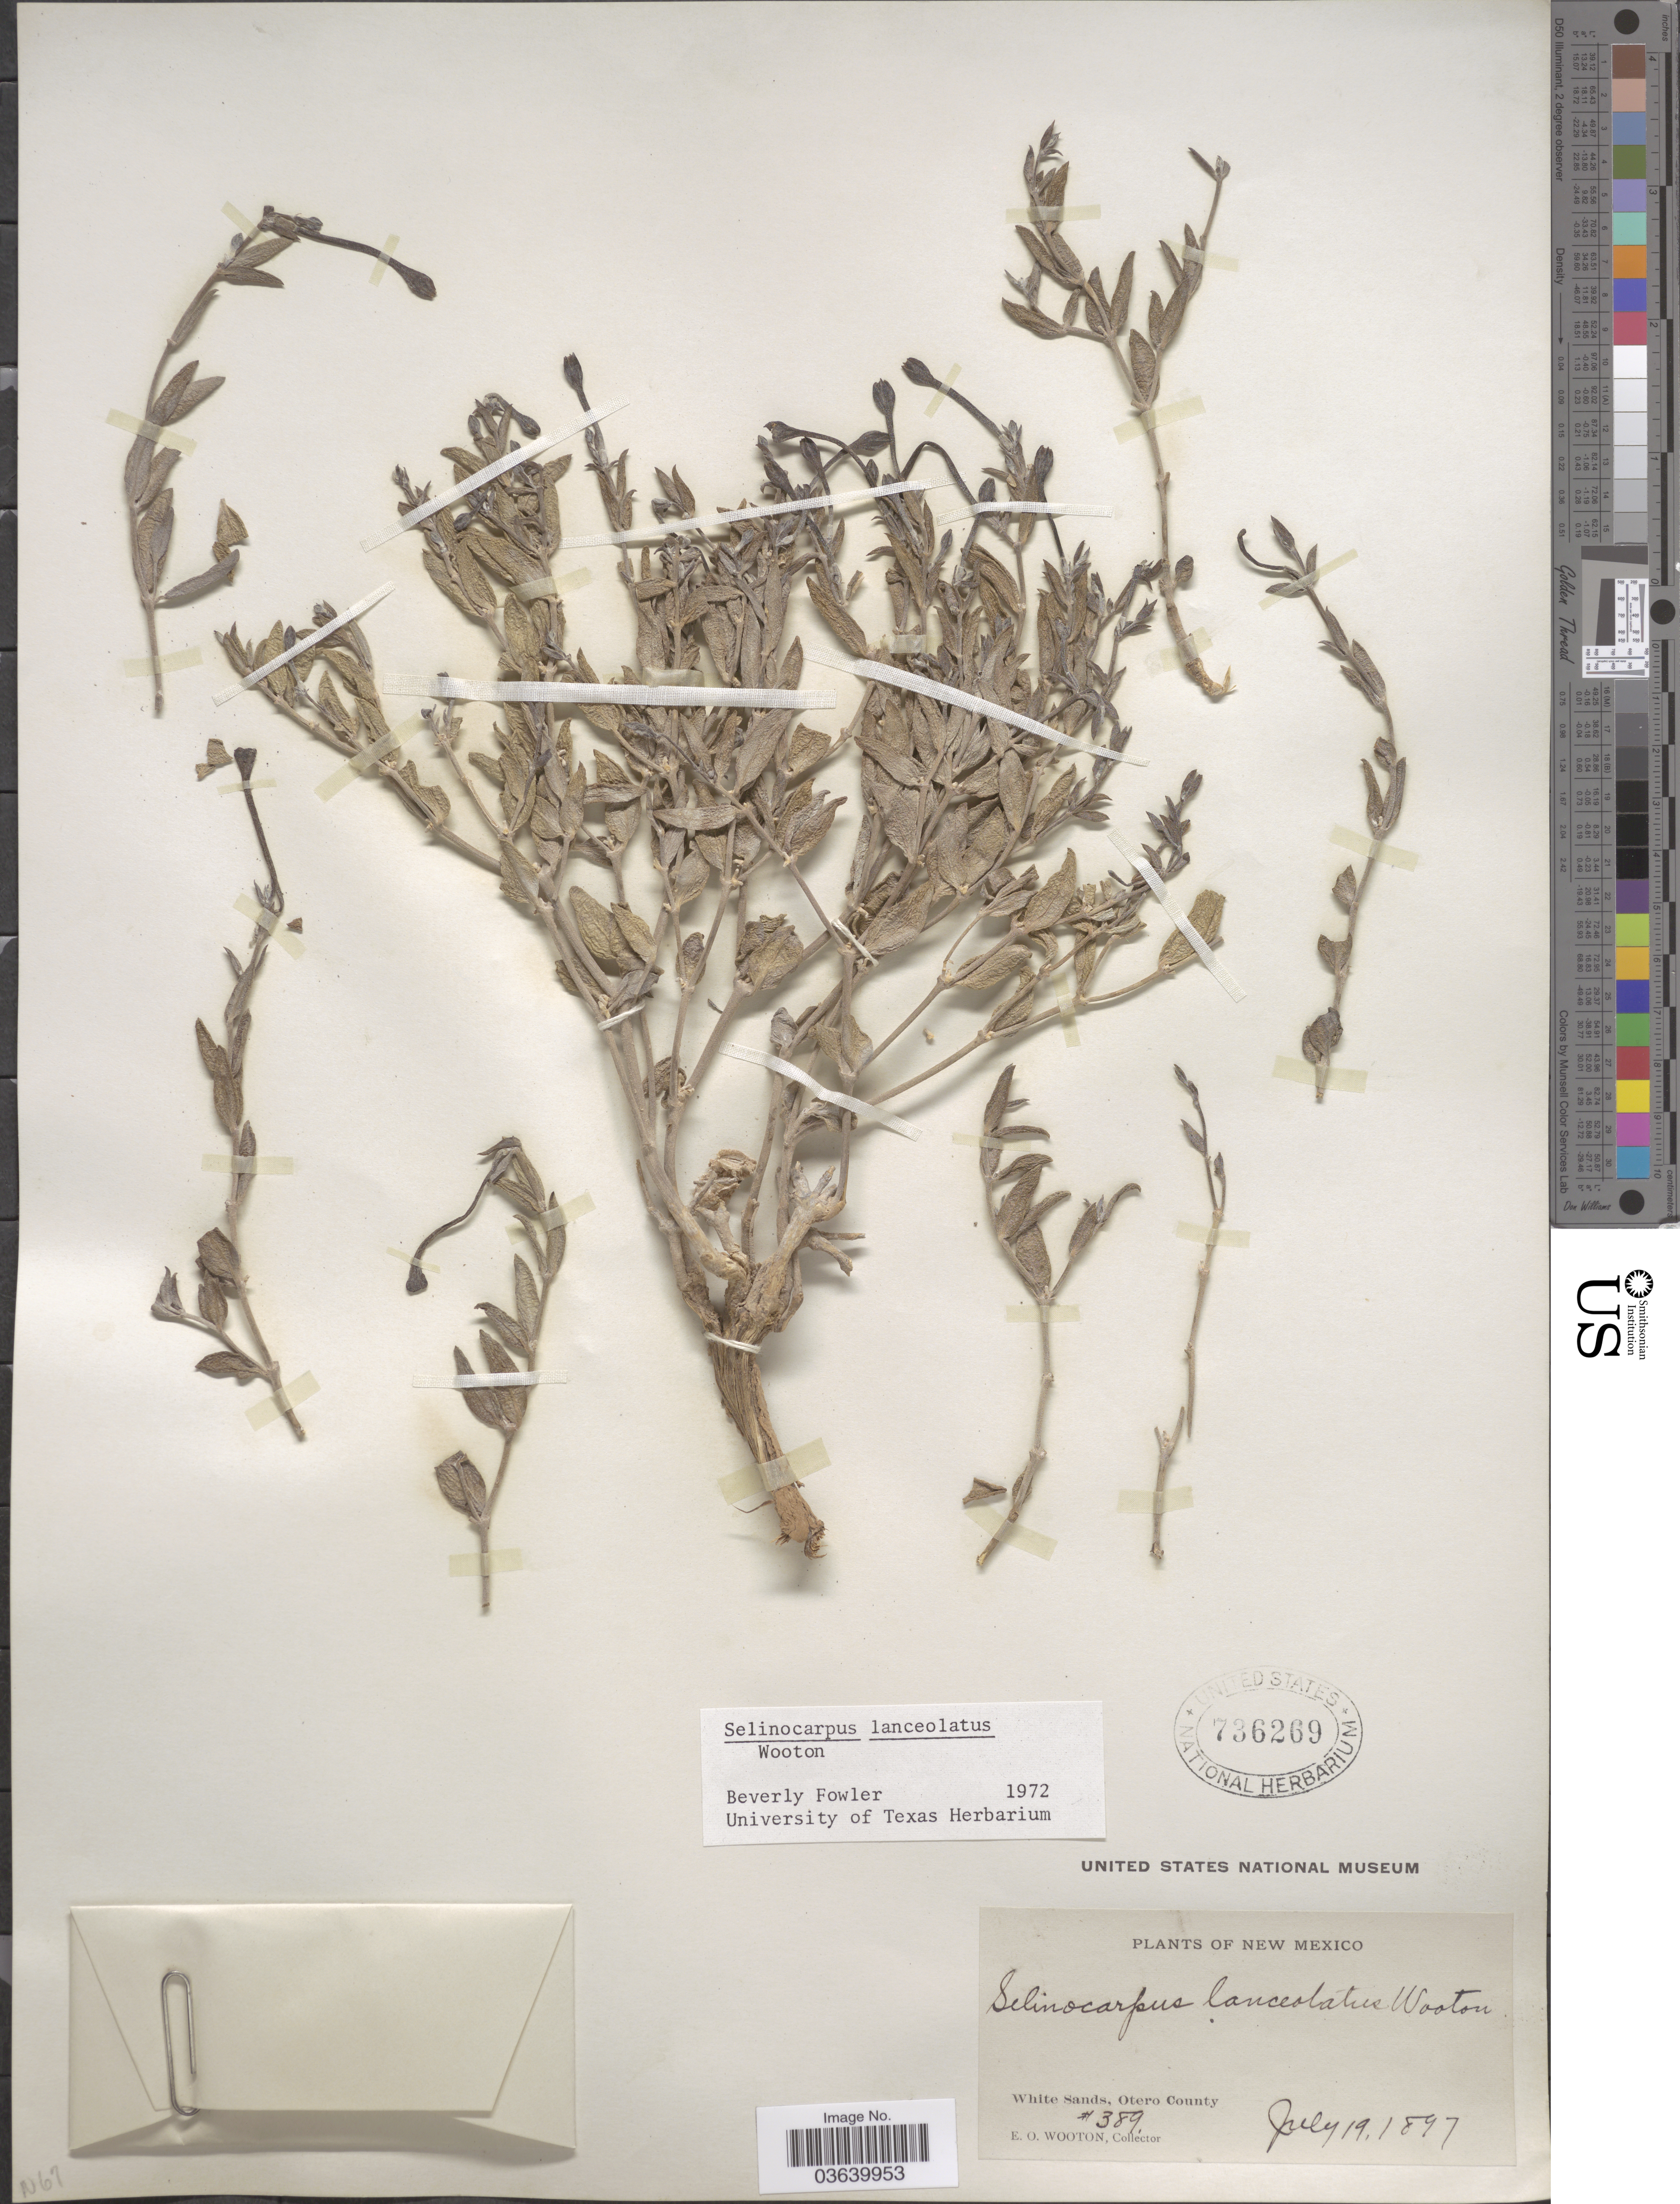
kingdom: Plantae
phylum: Tracheophyta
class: Magnoliopsida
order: Caryophyllales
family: Nyctaginaceae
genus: Acleisanthes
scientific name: Acleisanthes lanceolatus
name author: (Wooton) R.A. Levin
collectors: E. O. Wooton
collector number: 389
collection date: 1897-07-19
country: United States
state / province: New Mexico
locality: White Sands, Otero County.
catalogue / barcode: US 736269